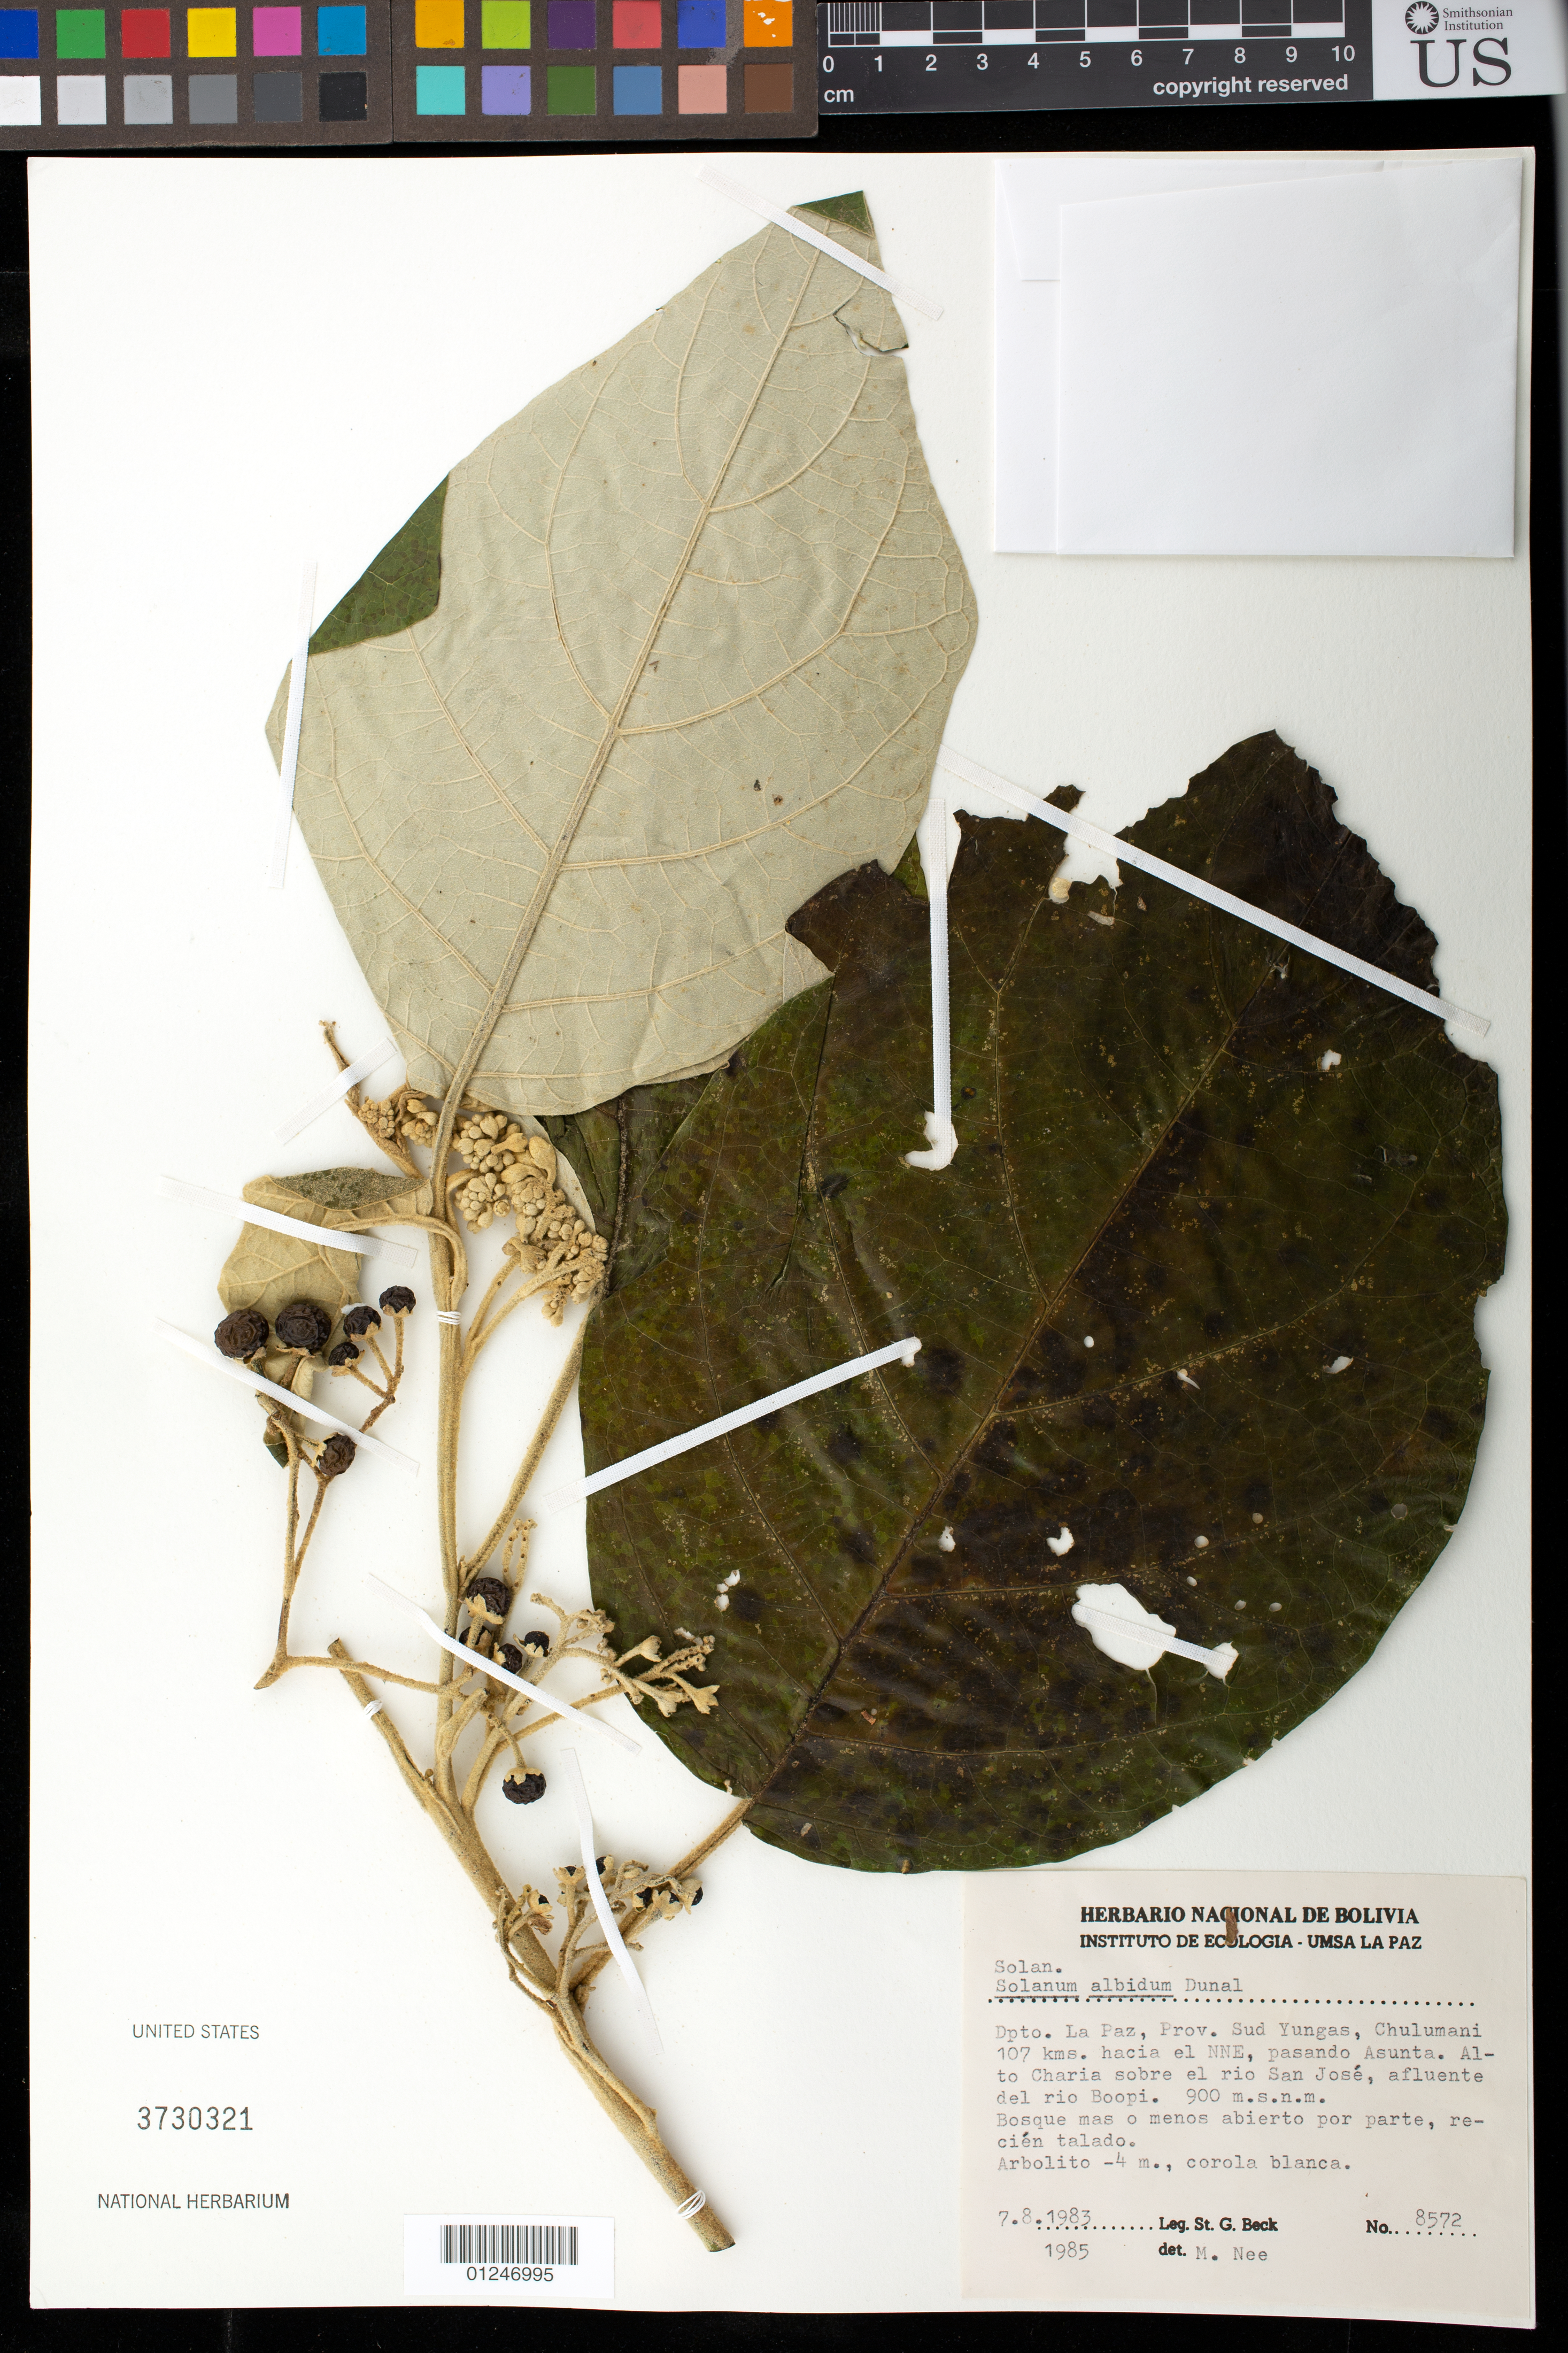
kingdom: Plantae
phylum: Tracheophyta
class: Magnoliopsida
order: Solanales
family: Solanaceae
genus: Solanum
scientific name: Solanum albidum Dunal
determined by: Nee, M.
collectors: S. G. Beck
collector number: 8572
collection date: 1983-08-07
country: Bolivia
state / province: La Paz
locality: Prov. Sud Yungas, Chulumani 107 km. hacia el NNE pasando Asunta. Al- to Charia sobre el rio San Jose, afluente del Rio Boopi.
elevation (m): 900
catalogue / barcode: US 3730321